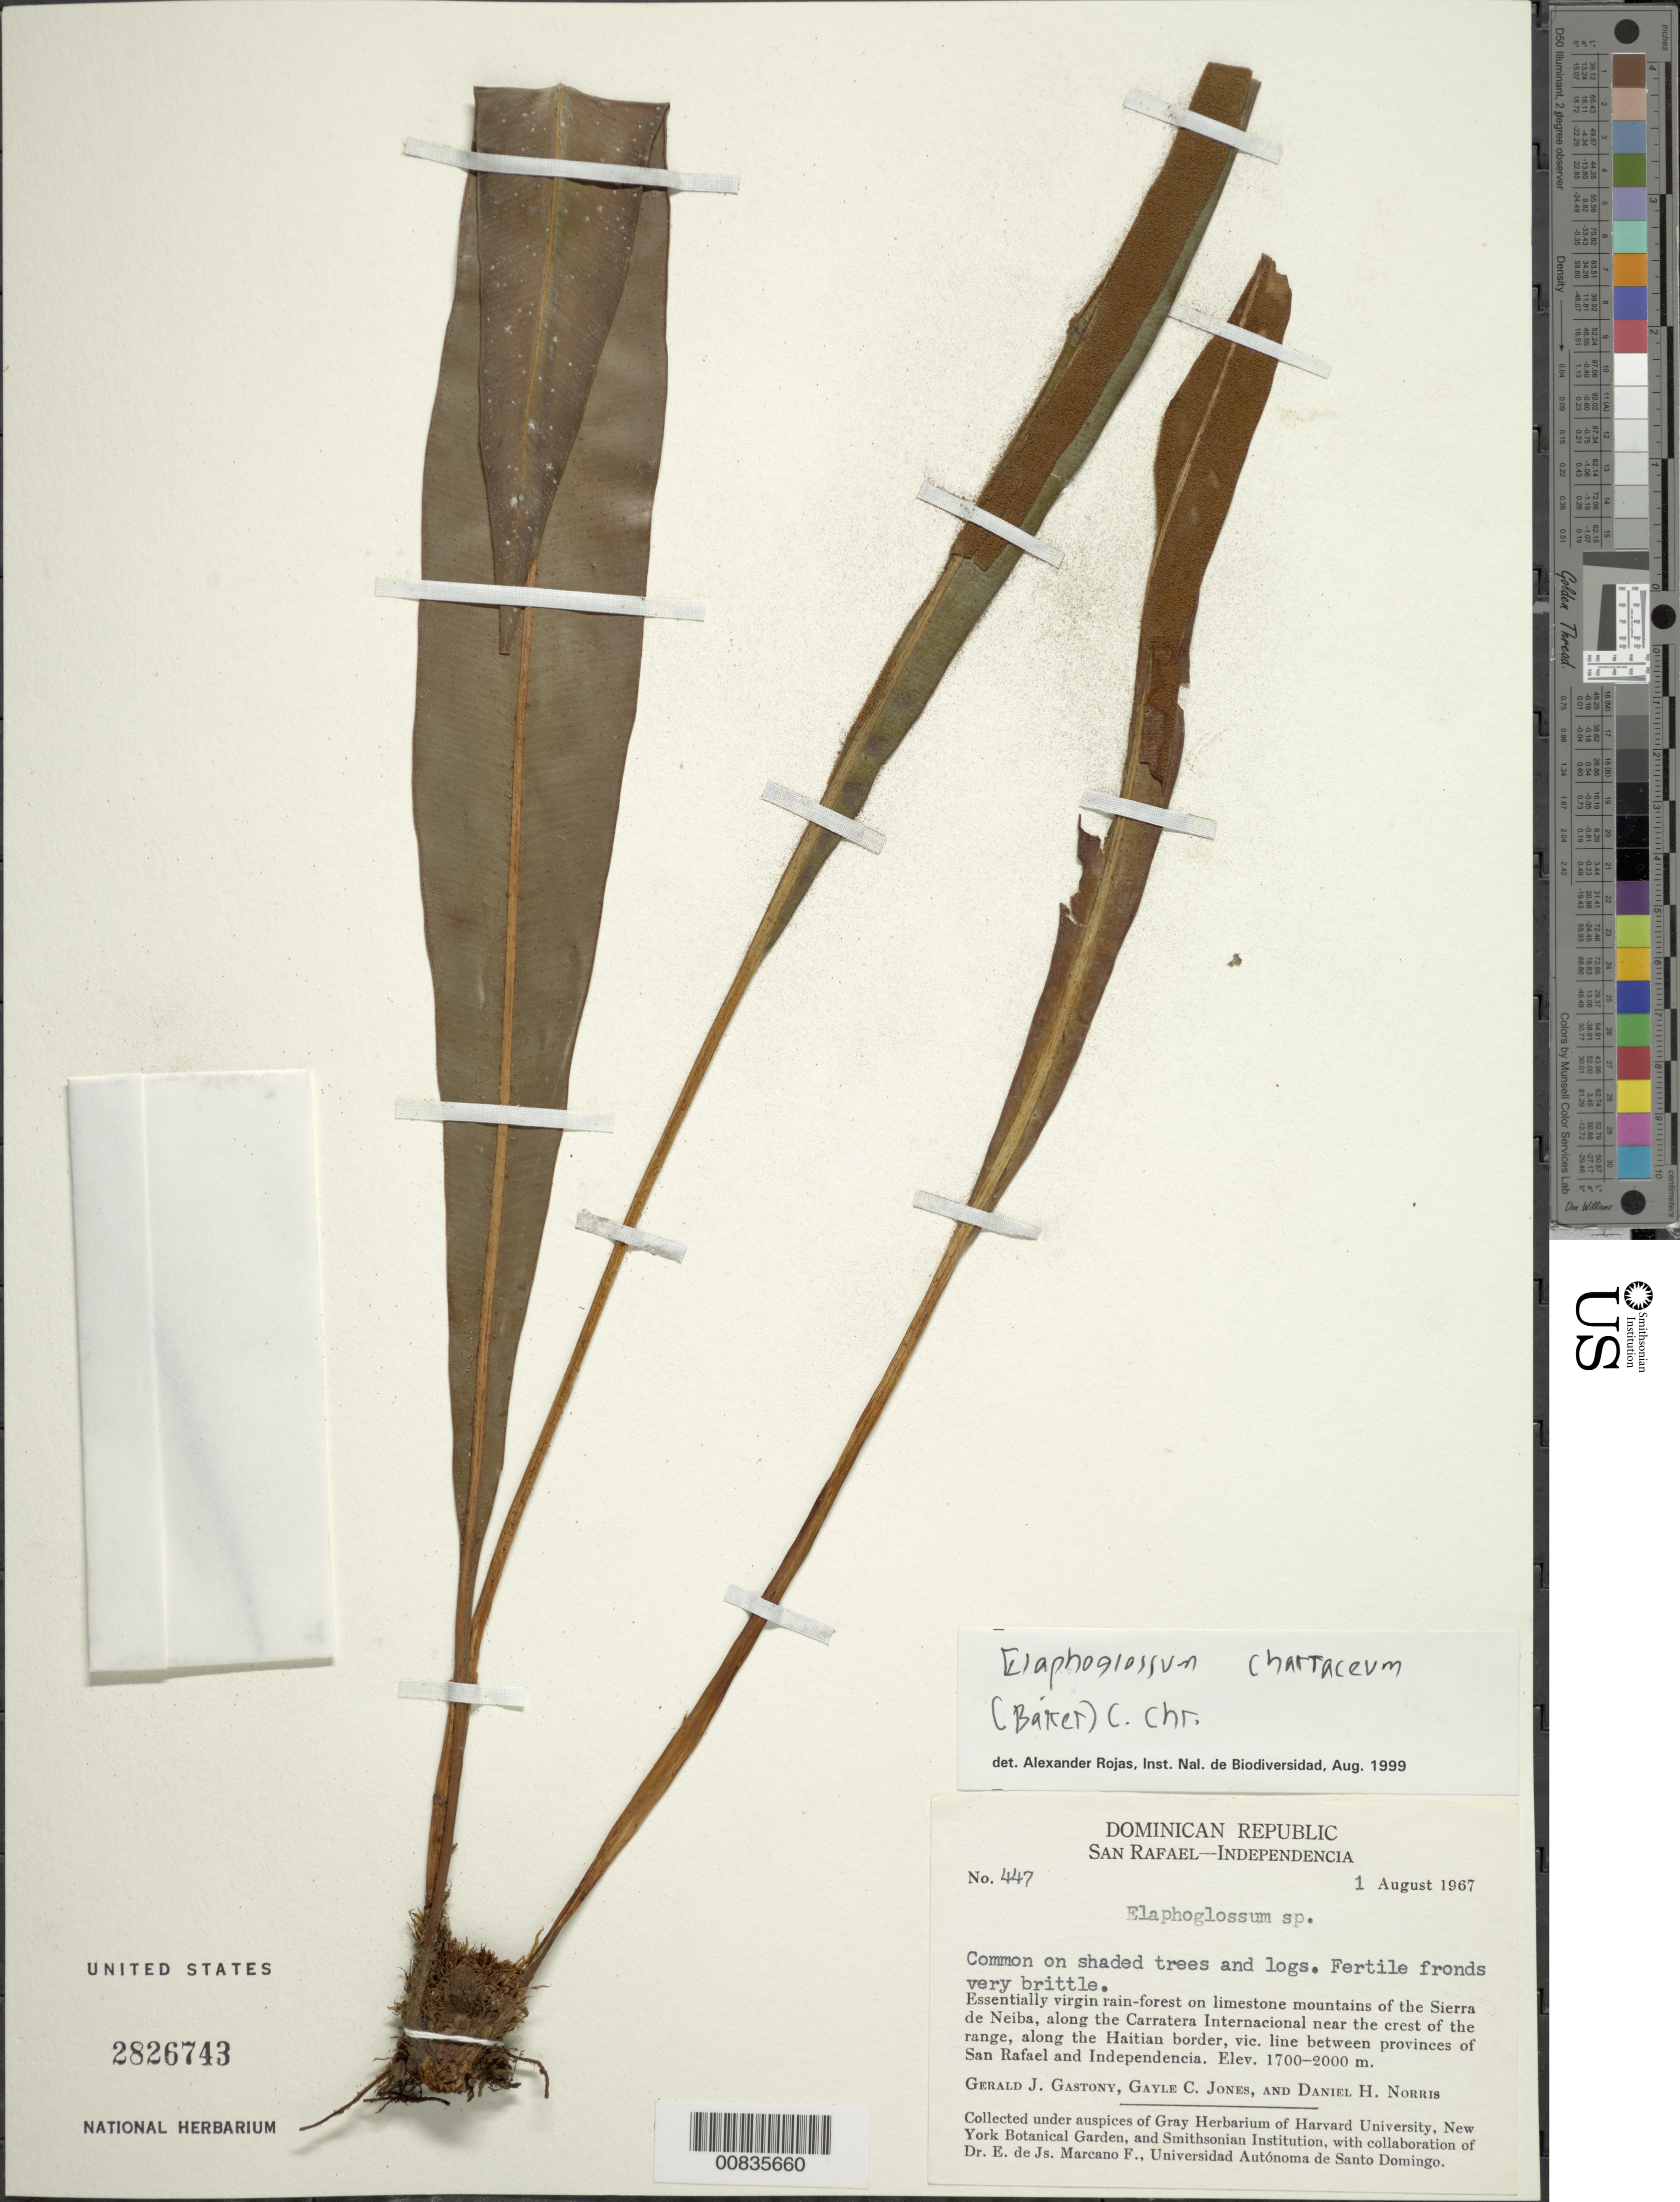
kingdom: Plantae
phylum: Tracheophyta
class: Polypodiopsida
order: Polypodiales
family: Dryopteridaceae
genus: Elaphoglossum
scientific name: Elaphoglossum chartaceum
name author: (Baker ex Jenman) C. Chr.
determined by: Rojas, A.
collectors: G. Gastony, G. C. Jones & D. H. Norris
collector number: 447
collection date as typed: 01 Aug 1967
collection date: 1967-08-01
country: Dominican Republic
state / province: Independencia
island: Hispaniola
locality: San Rafael-Independencia, Sierra de Neiba, Carretera Internacional, Haitian border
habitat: Essentially virgin rainforest on limestone mountains; on shaded trees and logs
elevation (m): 1700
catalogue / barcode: US 2826743